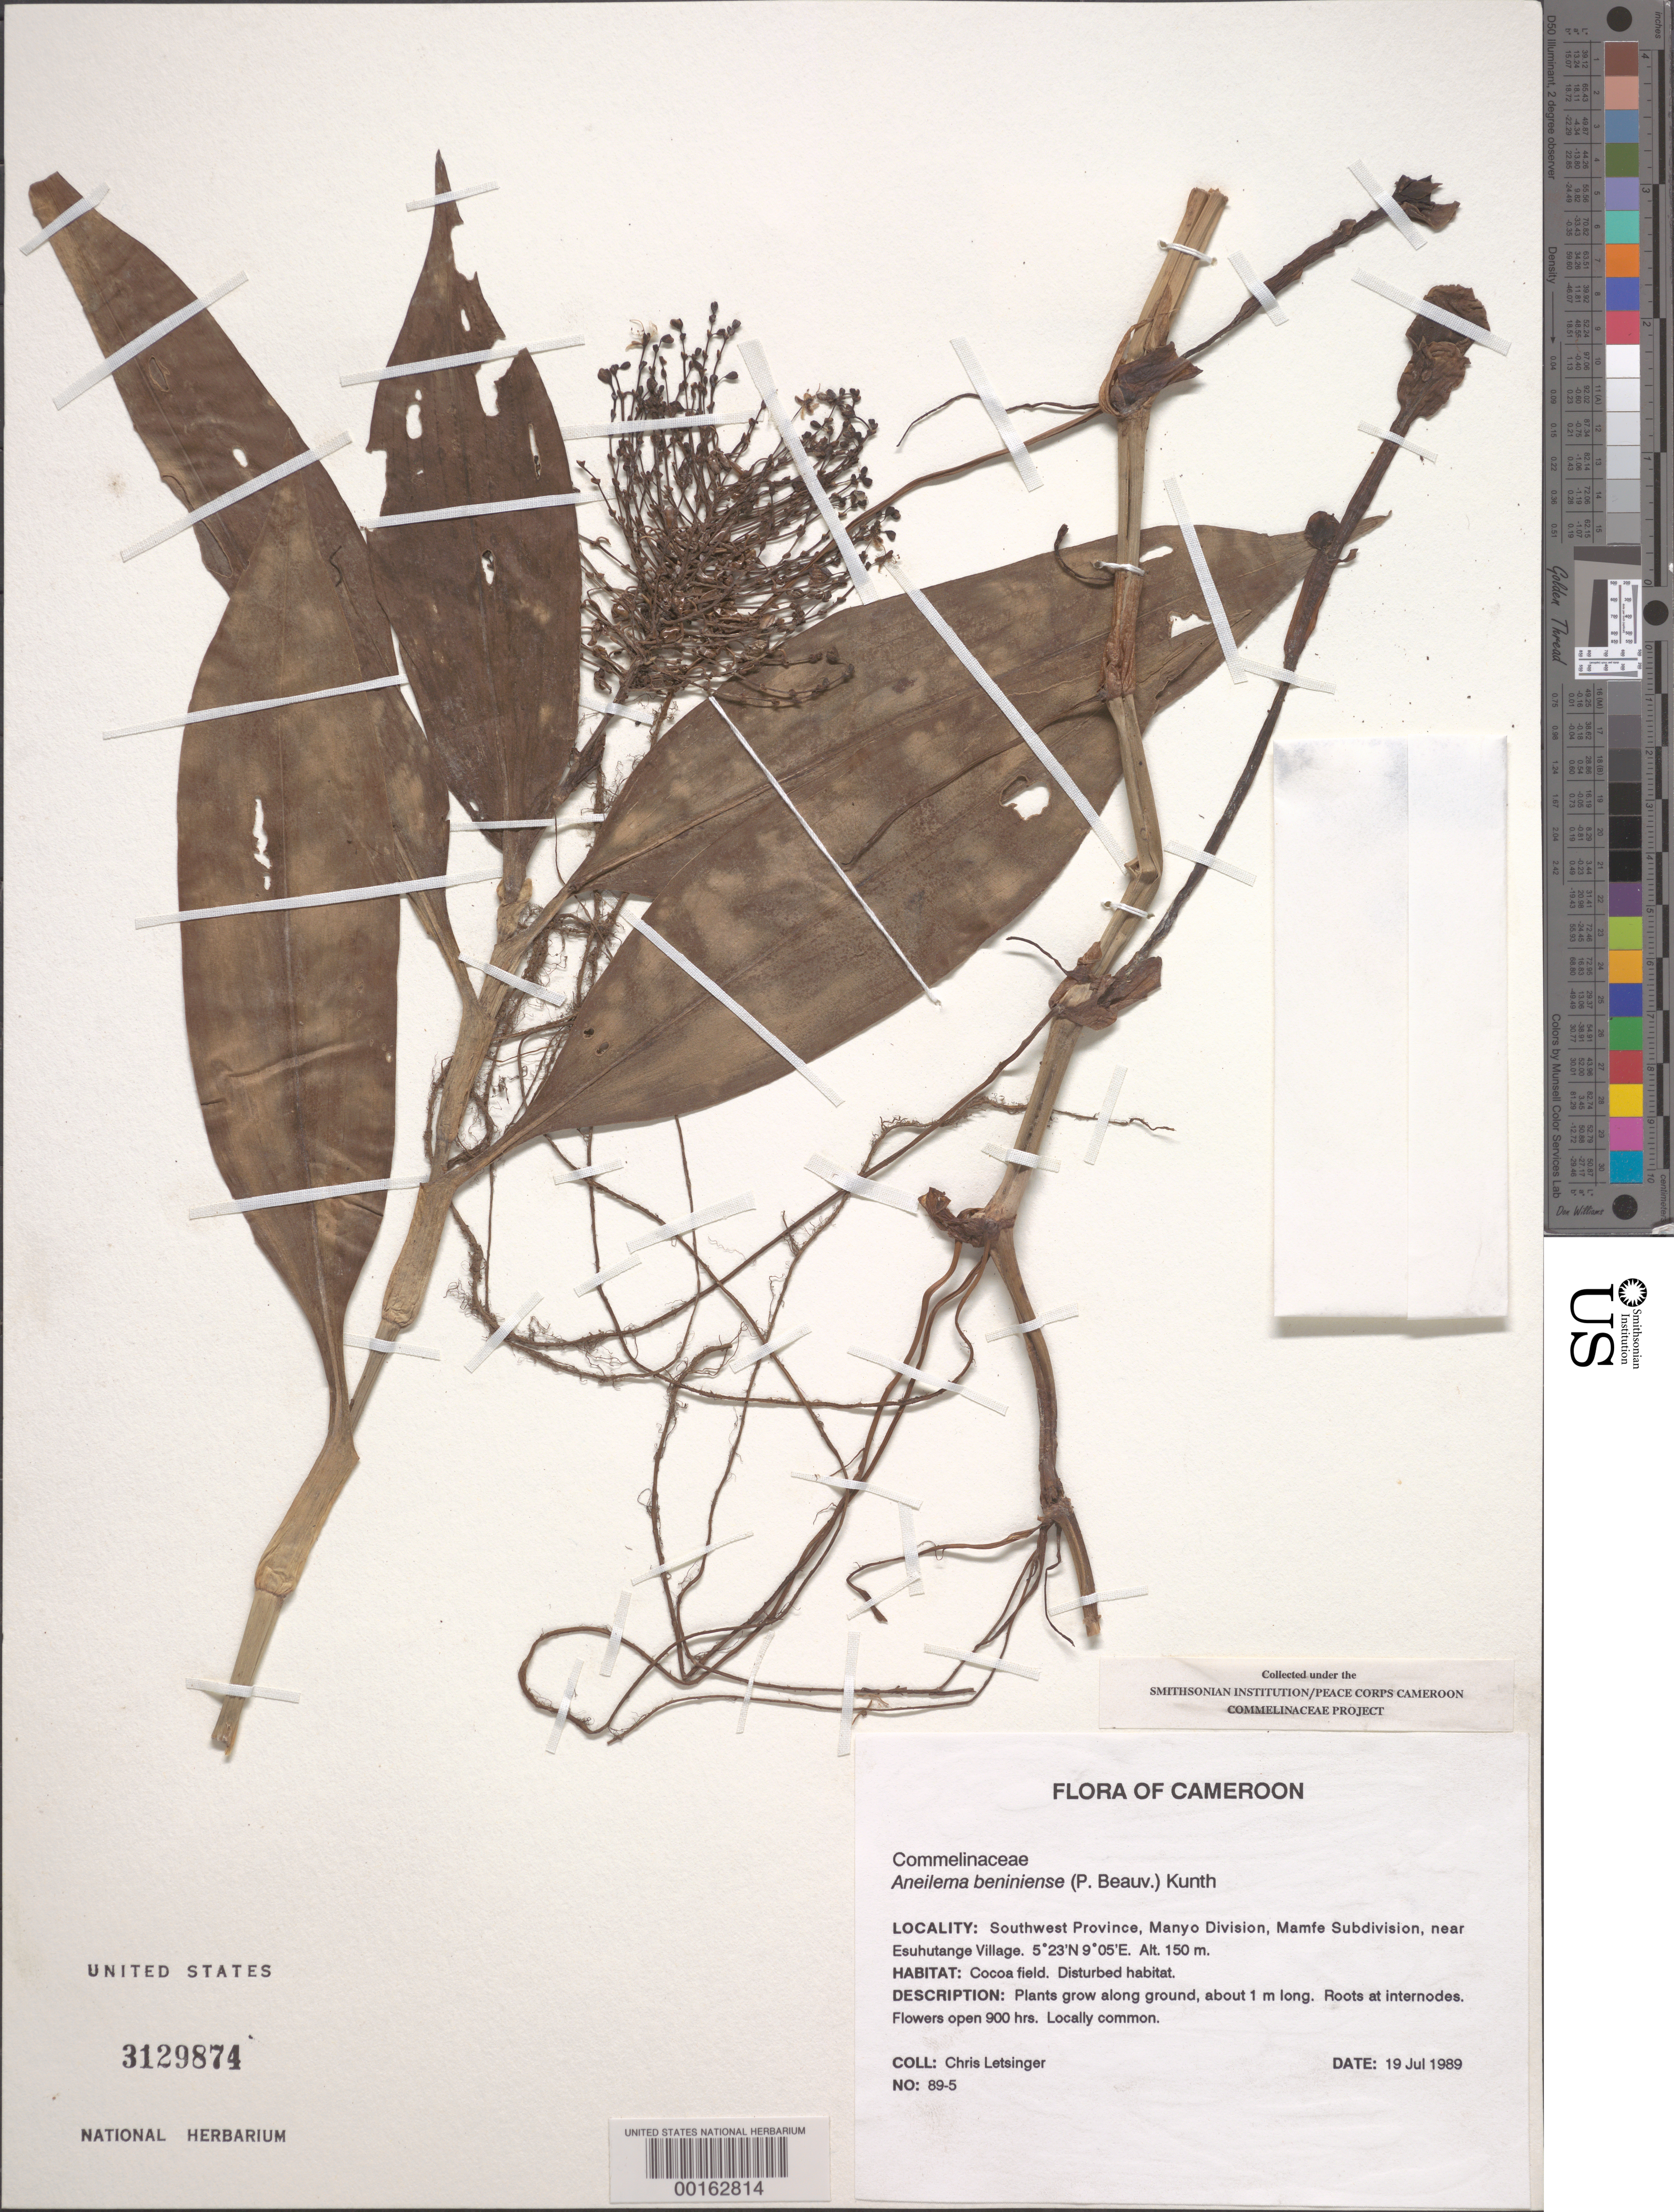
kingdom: Plantae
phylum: Tracheophyta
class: Liliopsida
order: Commelinales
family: Commelinaceae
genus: Aneilema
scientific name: Aneilema beniniense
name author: (P. Beauv.) Kunth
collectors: C. Letsinger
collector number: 89-5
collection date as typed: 19 Jul 1989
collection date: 1989-07-19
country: Cameroon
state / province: Sud-Ouest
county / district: Manyu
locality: Manyo div, near exuhutange village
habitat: Cocoa field, disturbed habitat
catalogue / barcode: US 3129874